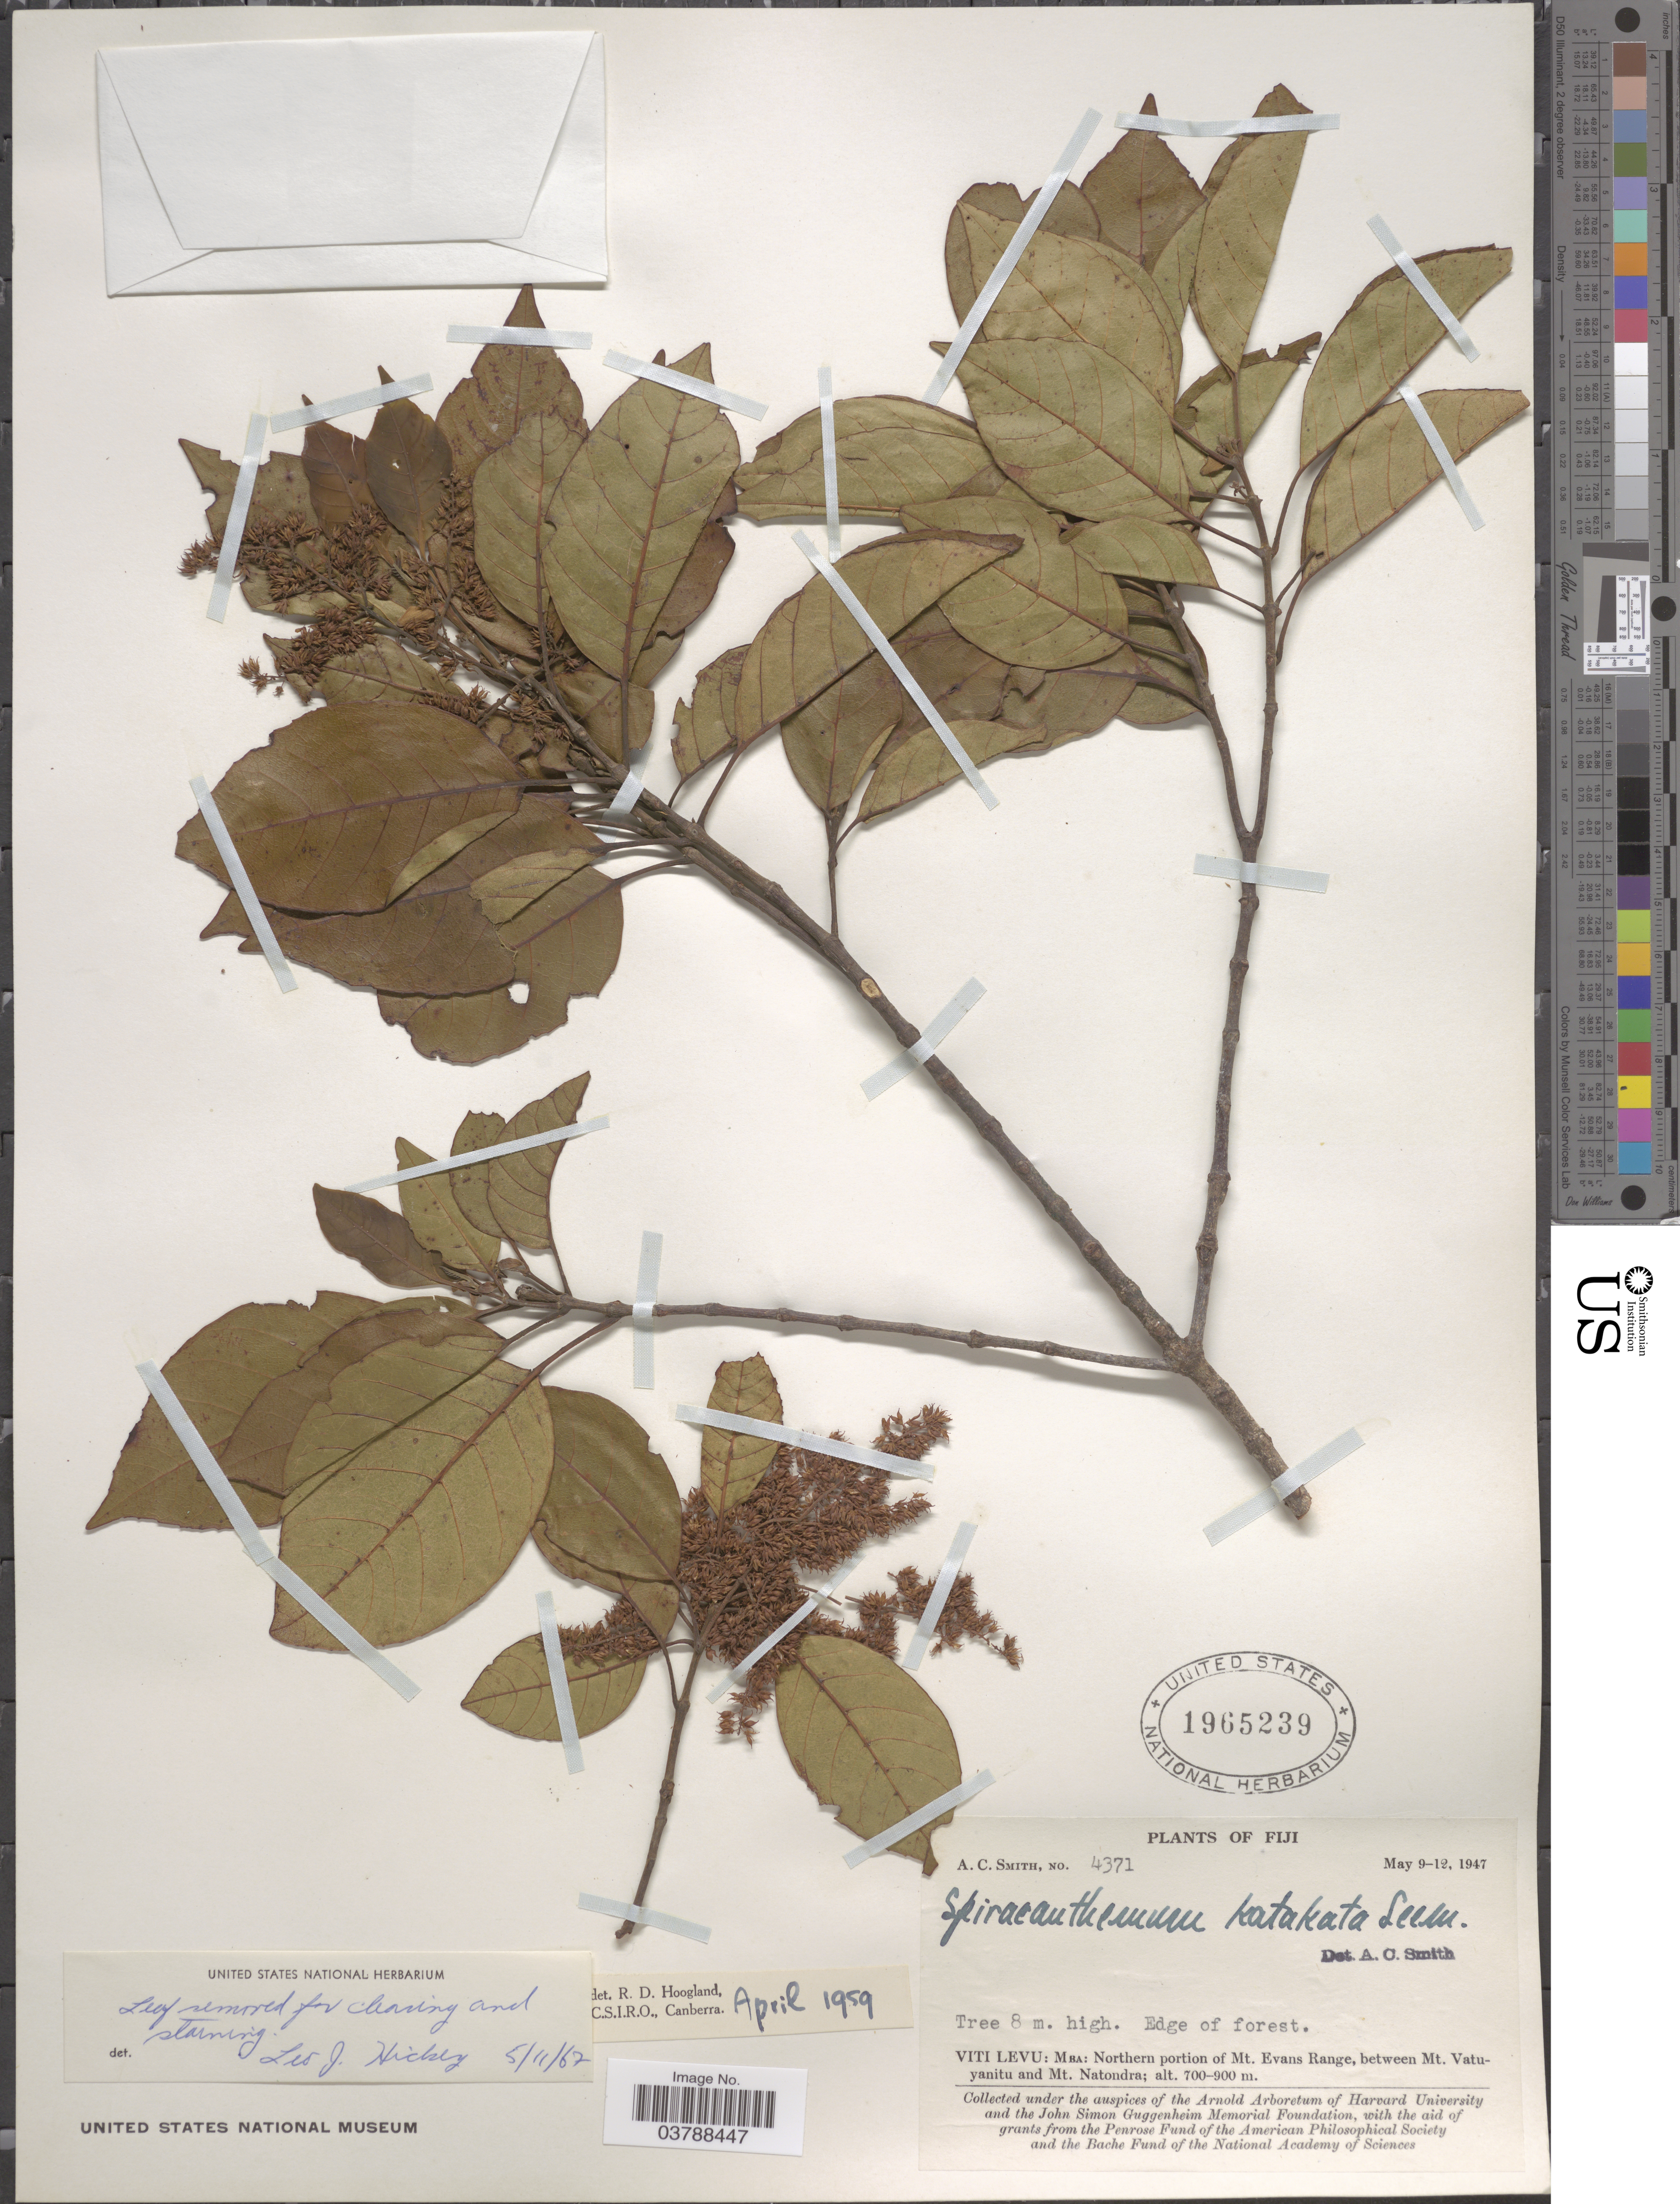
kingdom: Plantae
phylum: Tracheophyta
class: Magnoliopsida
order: Oxalidales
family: Cunoniaceae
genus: Spiraeanthemum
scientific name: Spiraeanthemum katakata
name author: Seem.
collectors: A. C. Smith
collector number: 4371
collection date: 1947-05-09/1947-05-12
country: Fiji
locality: Viti Levu: Mba: Northern portion of Mt. Evans Range, between Mt. Vatuyanitu and Mt Natondra.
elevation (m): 700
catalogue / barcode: US 1965239